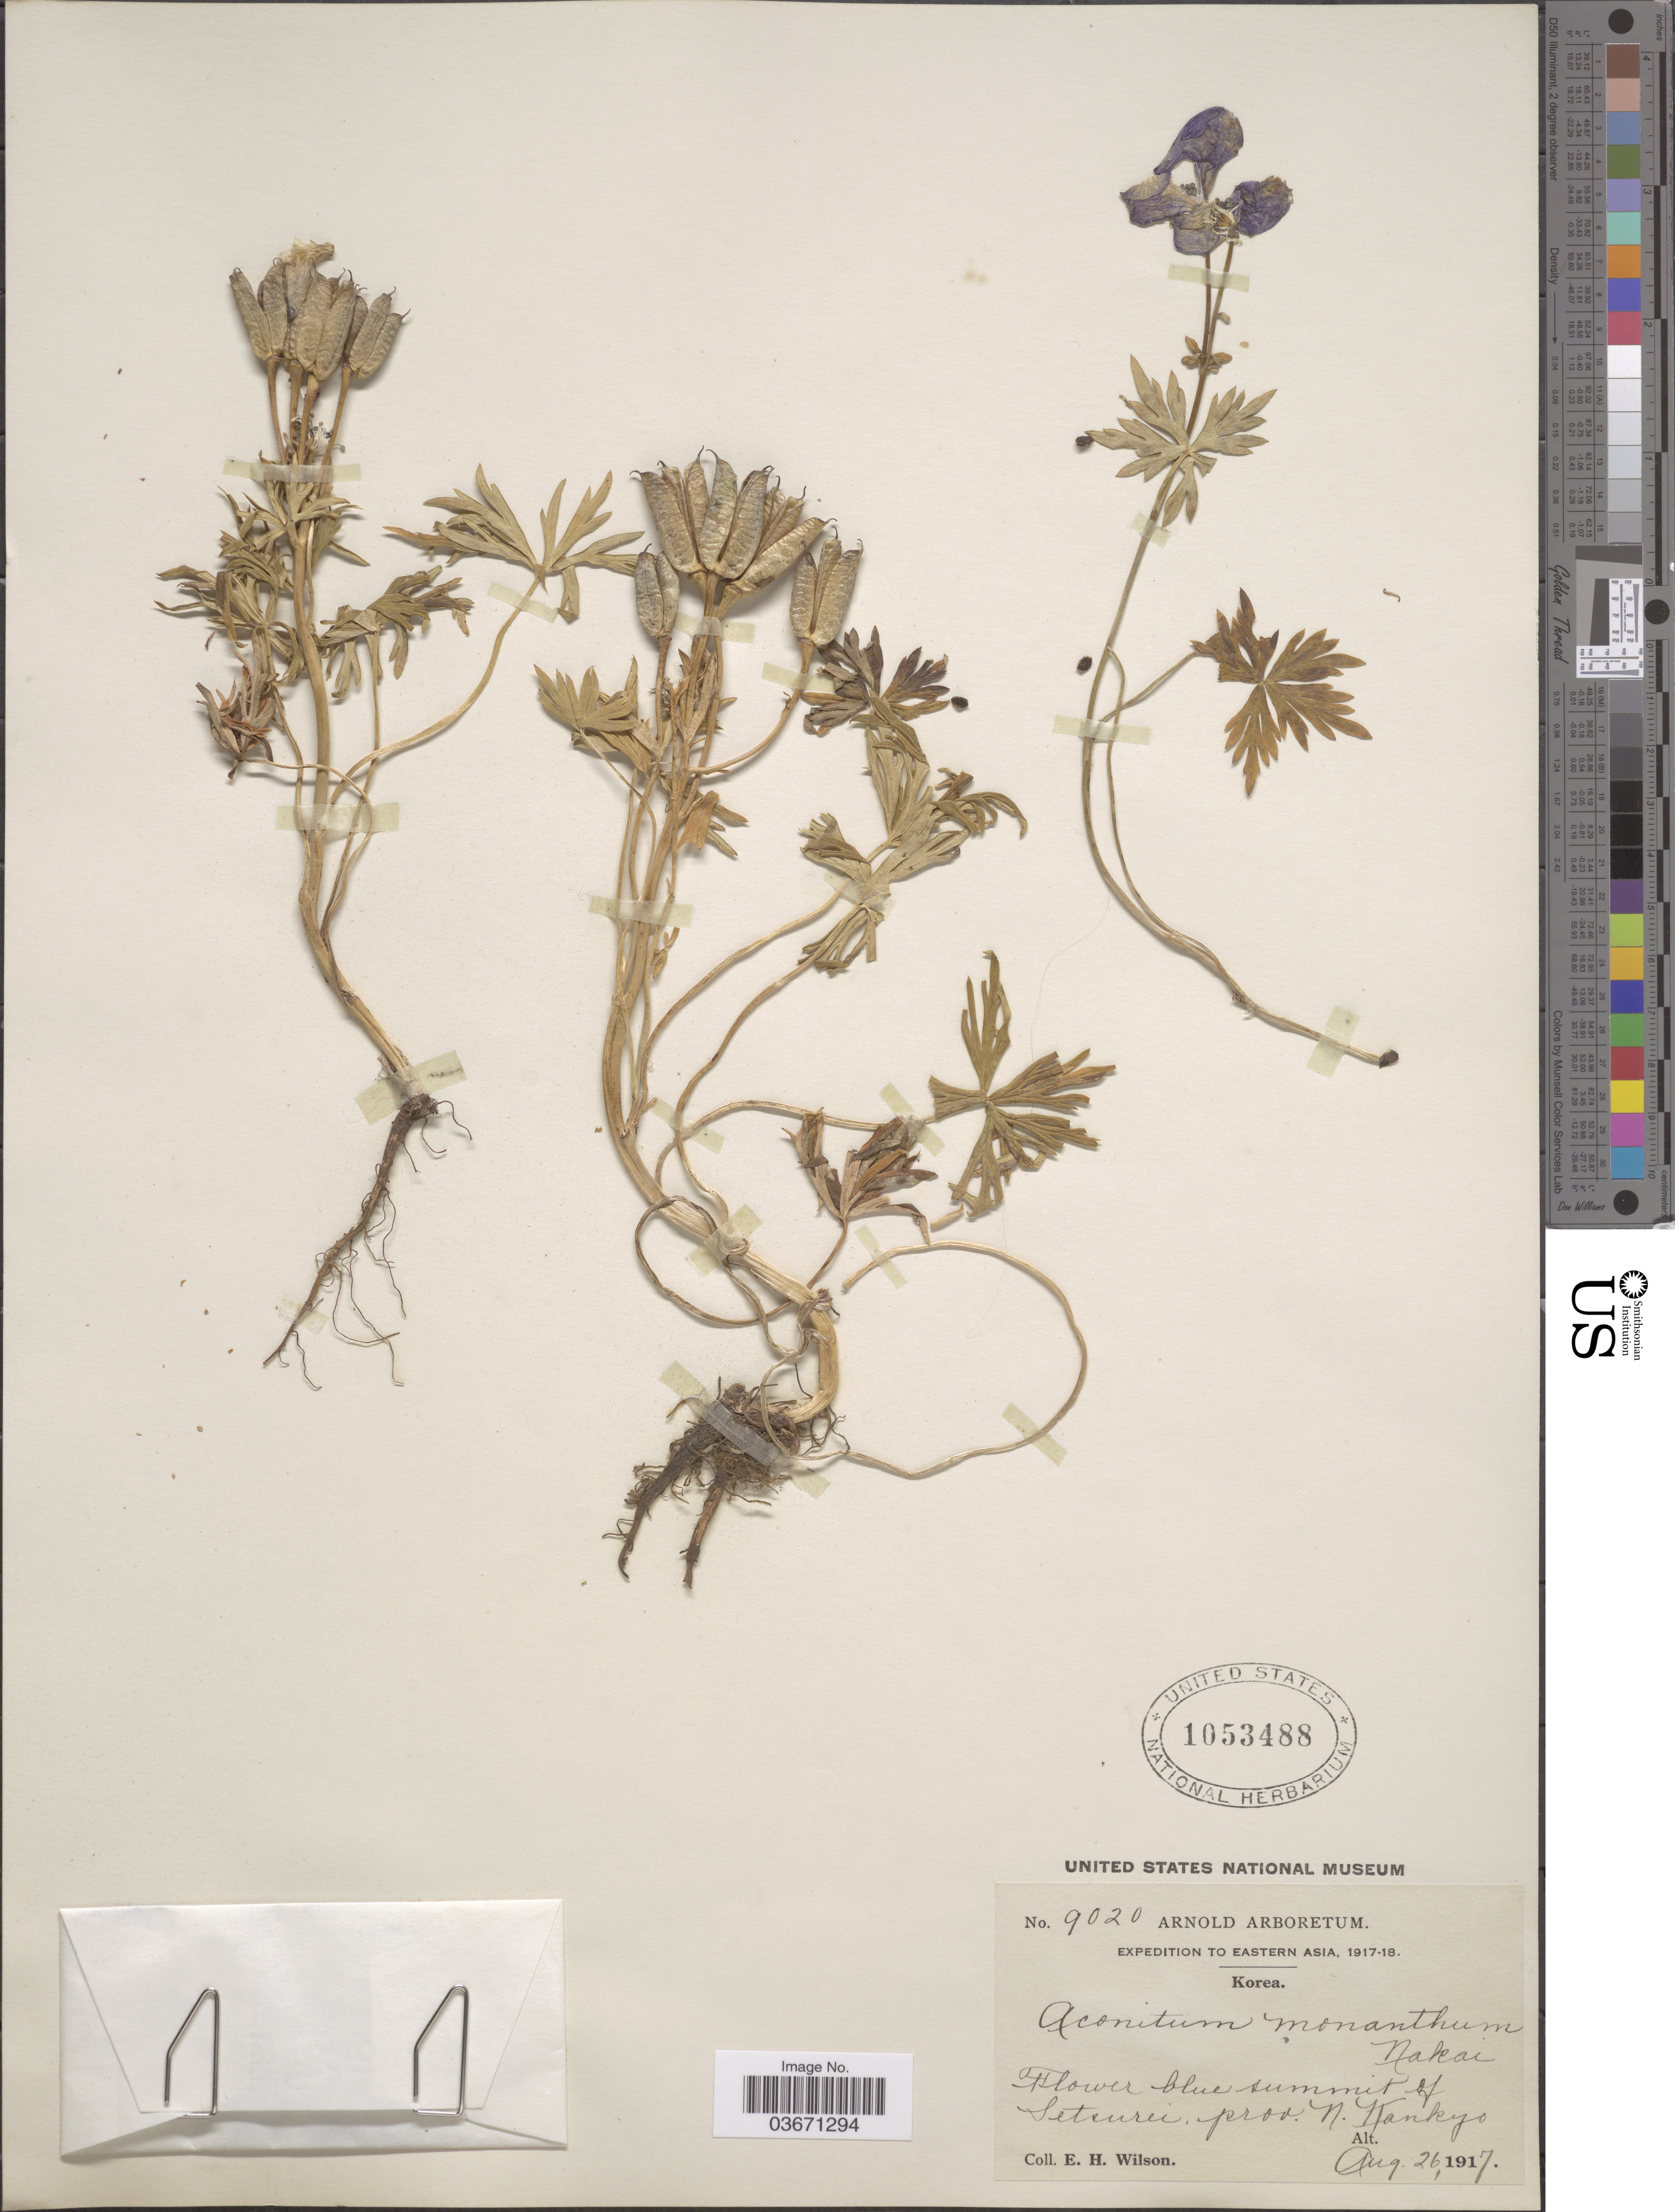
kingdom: Plantae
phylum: Tracheophyta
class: Magnoliopsida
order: Ranunculales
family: Ranunculaceae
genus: Aconitum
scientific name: Aconitum monanthum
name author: Nakai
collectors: E. Wilson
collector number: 9020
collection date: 1917-08-26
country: North Korea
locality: Eastern Asia. Korea. Summit of Setsurei, prov. N. Kankyo.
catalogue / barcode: US 1053488